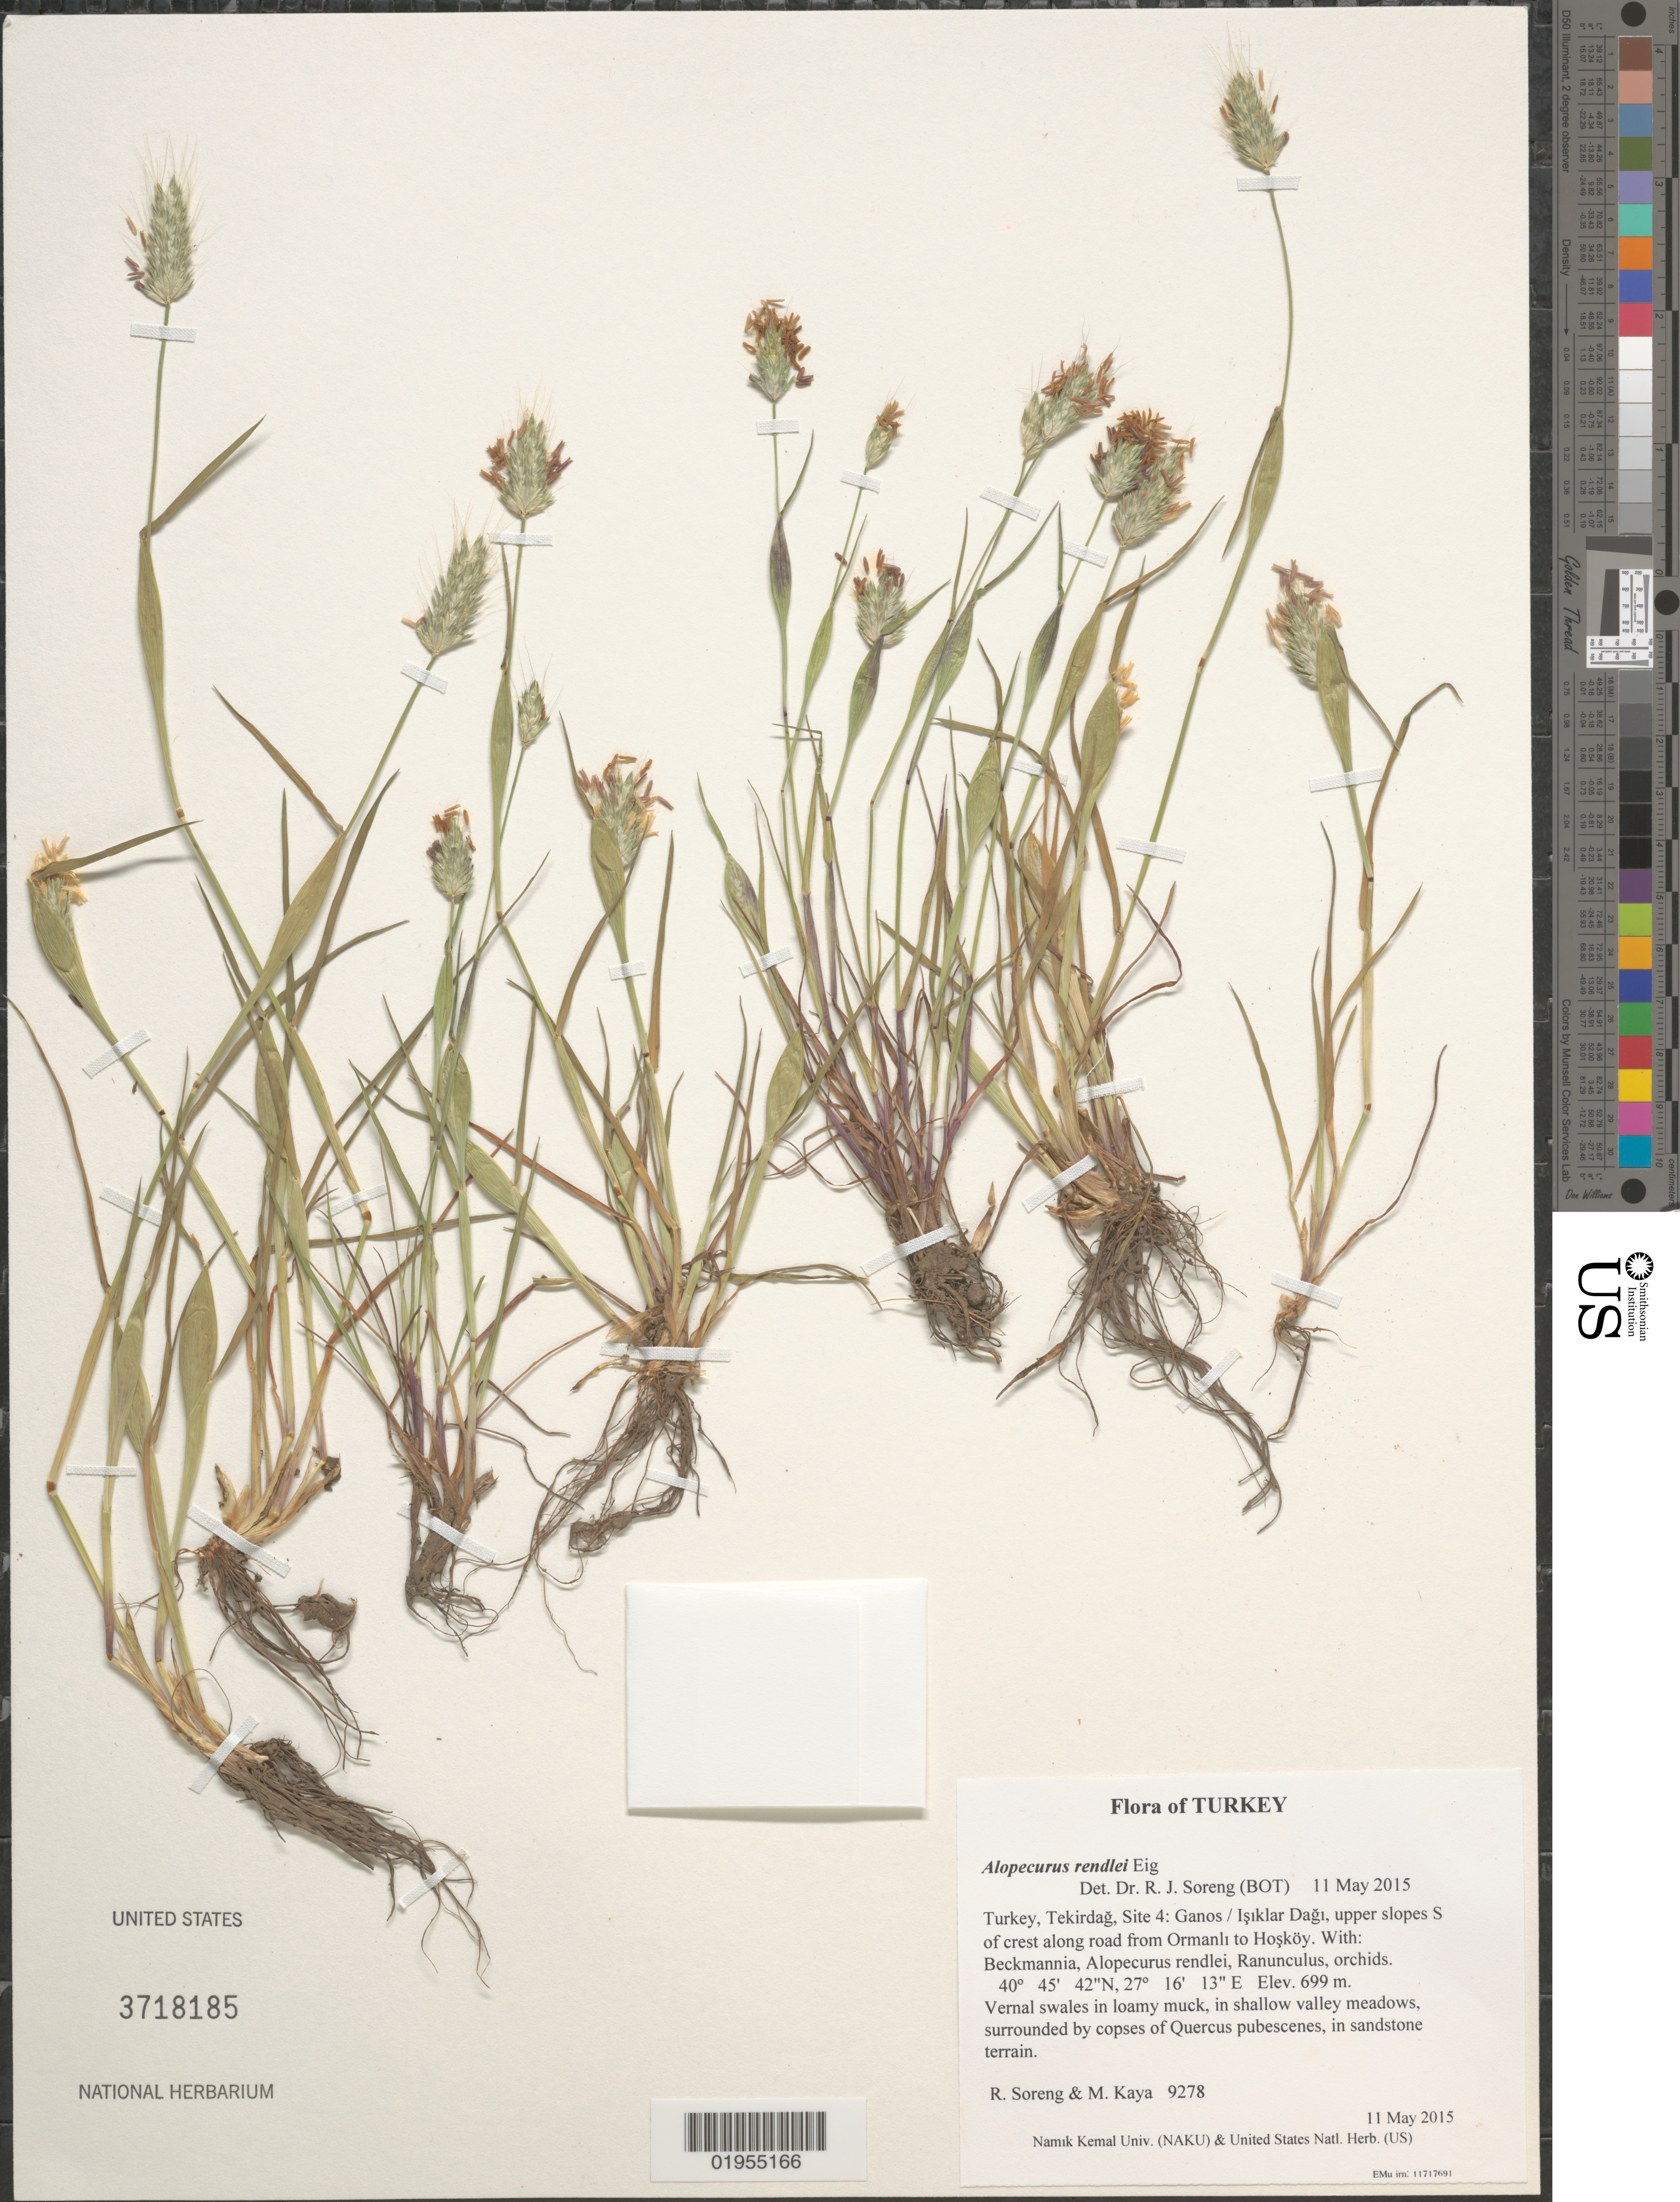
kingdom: Plantae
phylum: Tracheophyta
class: Liliopsida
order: Poales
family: Poaceae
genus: Alopecurus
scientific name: Alopecurus rendlei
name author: Eig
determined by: Soreng, Robert J., Research Associate (BOT), Smithsonian Institution - National Museum of Natural History (UNITED STATES)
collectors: R. J. Soreng & M. Kaya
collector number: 9278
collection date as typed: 2015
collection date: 2015-05-11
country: Turkey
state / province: Tekirdag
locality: Site 4: Ganos / Isiklar Dagi, upper slopes S of crest along road from Ormanli to Hoskoy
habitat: Vernal swales in loamy muck, in shallow valley meadows, surrounded by copses of Quercus pubescenes, in sandstone terrain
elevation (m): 699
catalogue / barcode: US 3718185